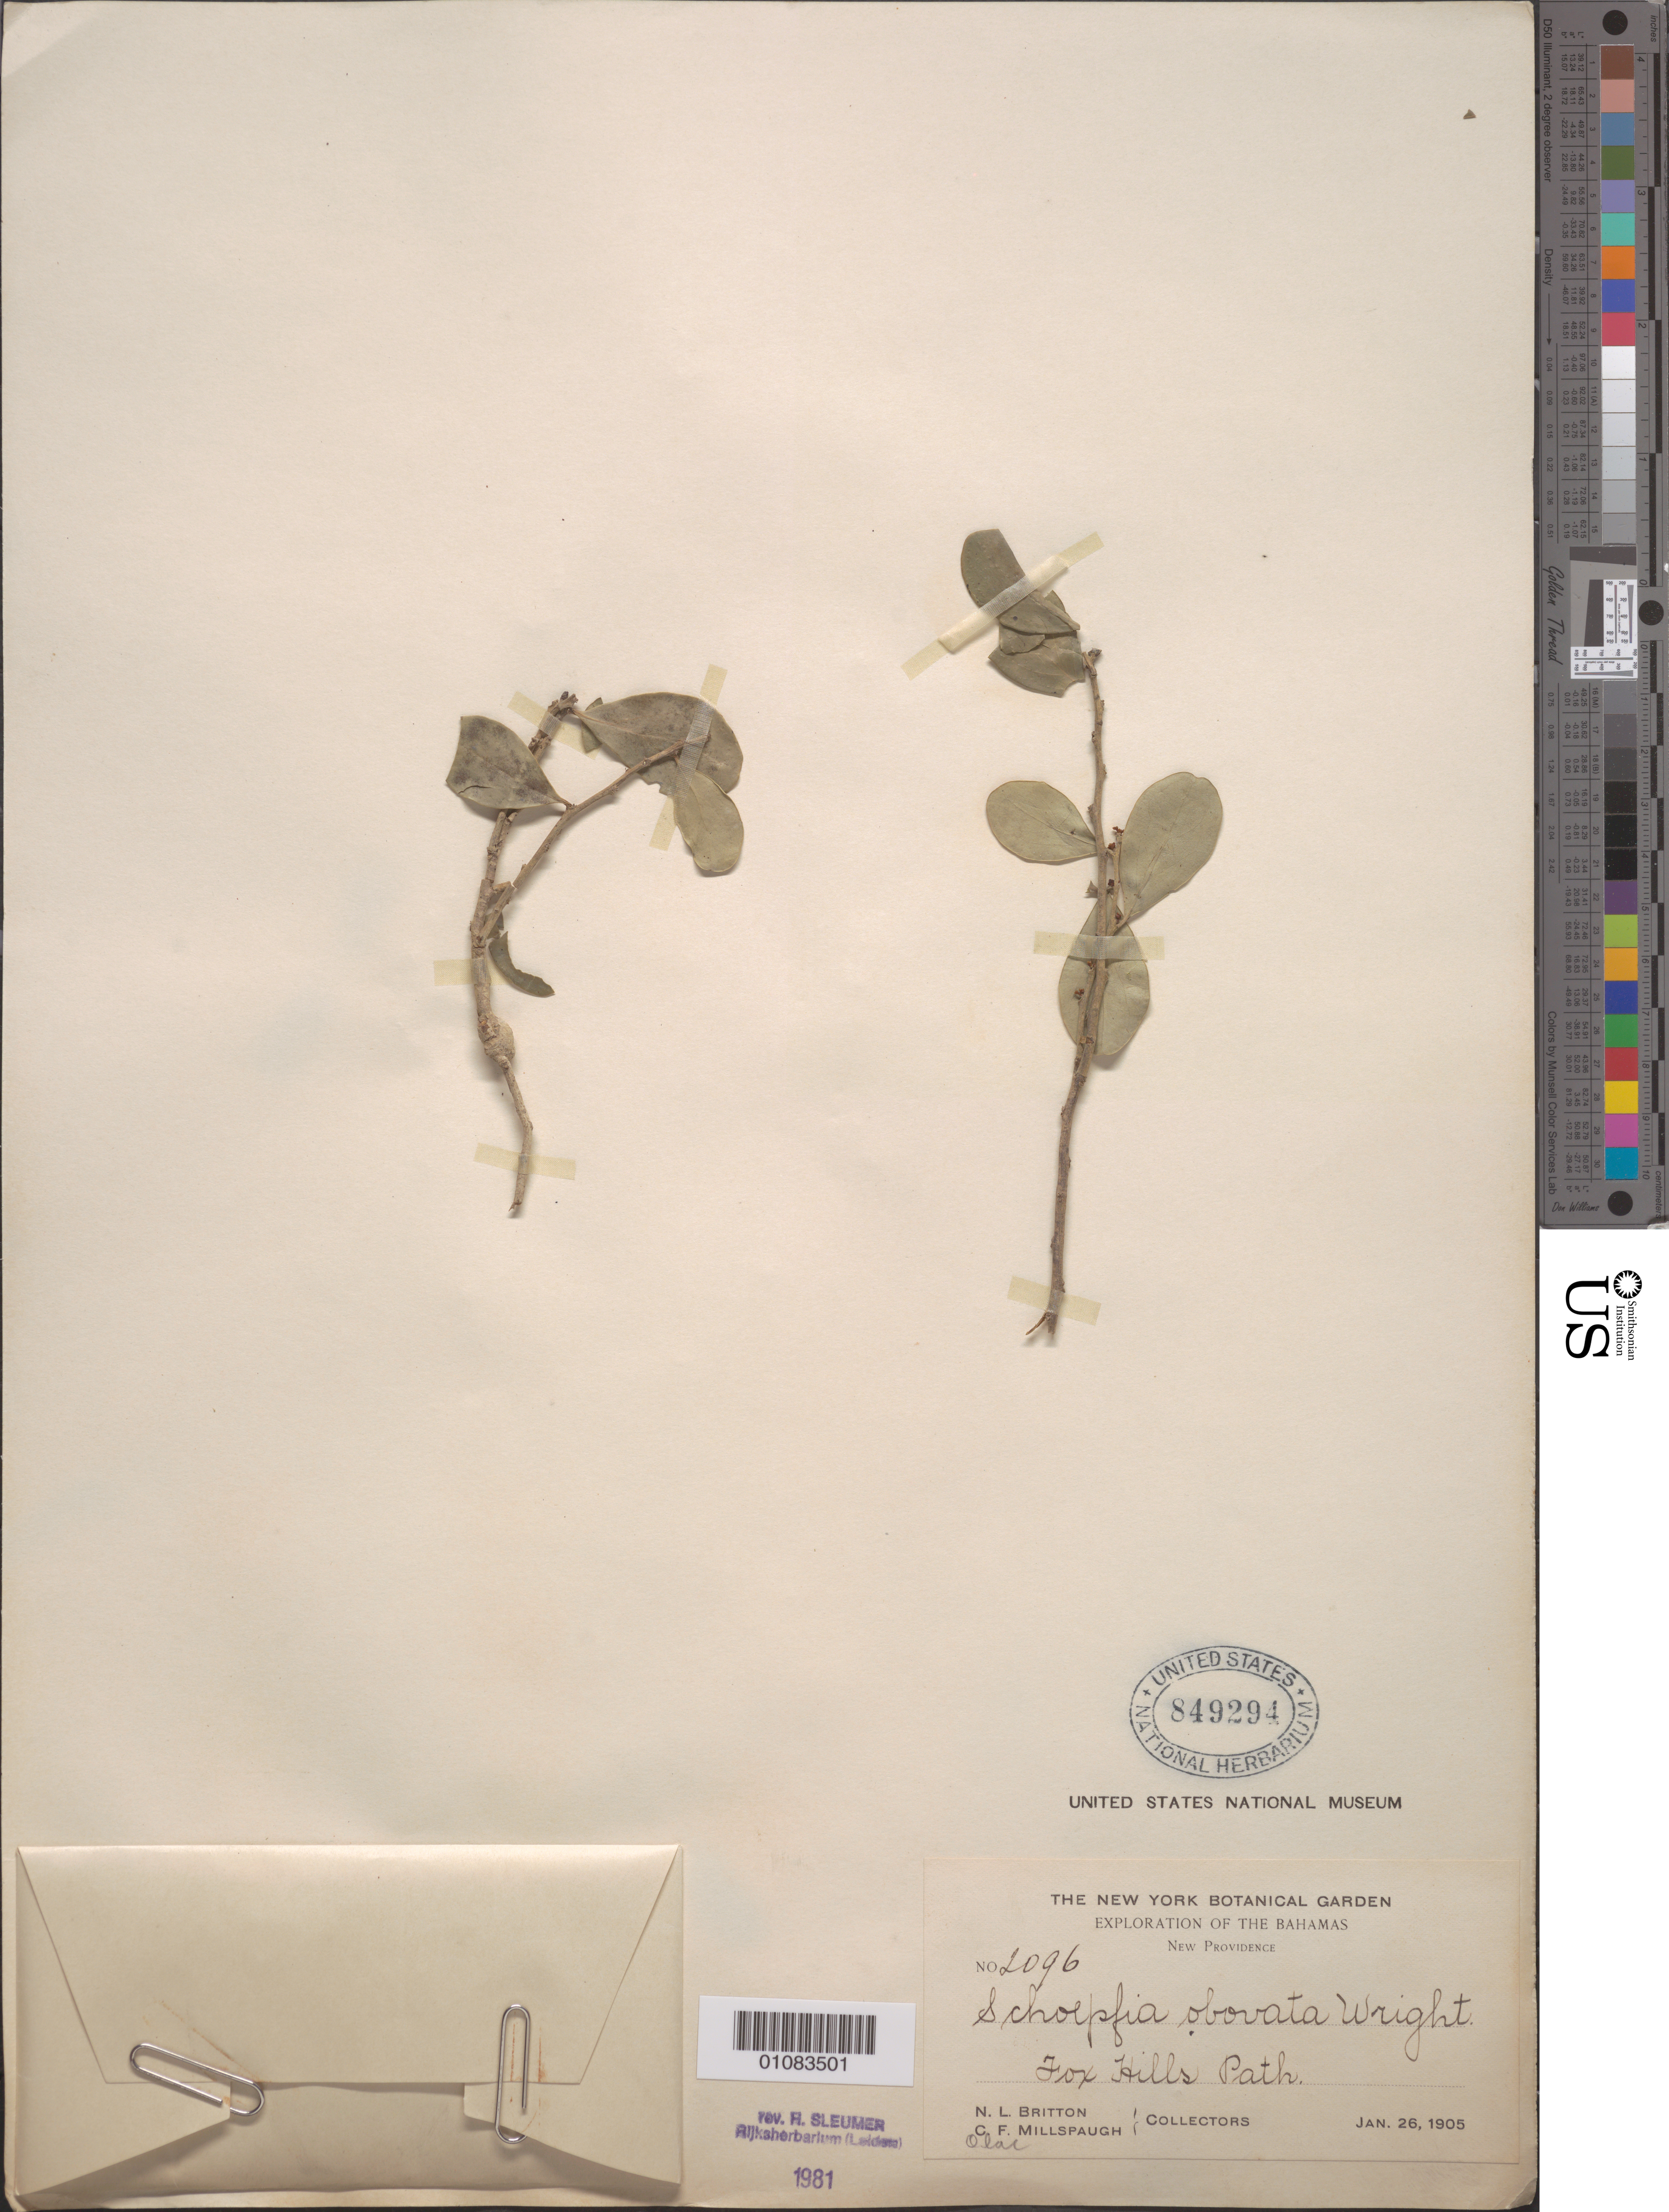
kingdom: Plantae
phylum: Tracheophyta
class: Magnoliopsida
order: Santalales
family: Schoepfiaceae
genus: Schoepfia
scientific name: Schoepfia obovata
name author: C. Wright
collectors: N. Britton & C. F. Millspaugh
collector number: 2096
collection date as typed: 26 Jan 1905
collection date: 1905-01-26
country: Bahamas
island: New Providence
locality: Fox Hills Path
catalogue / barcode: US 849294